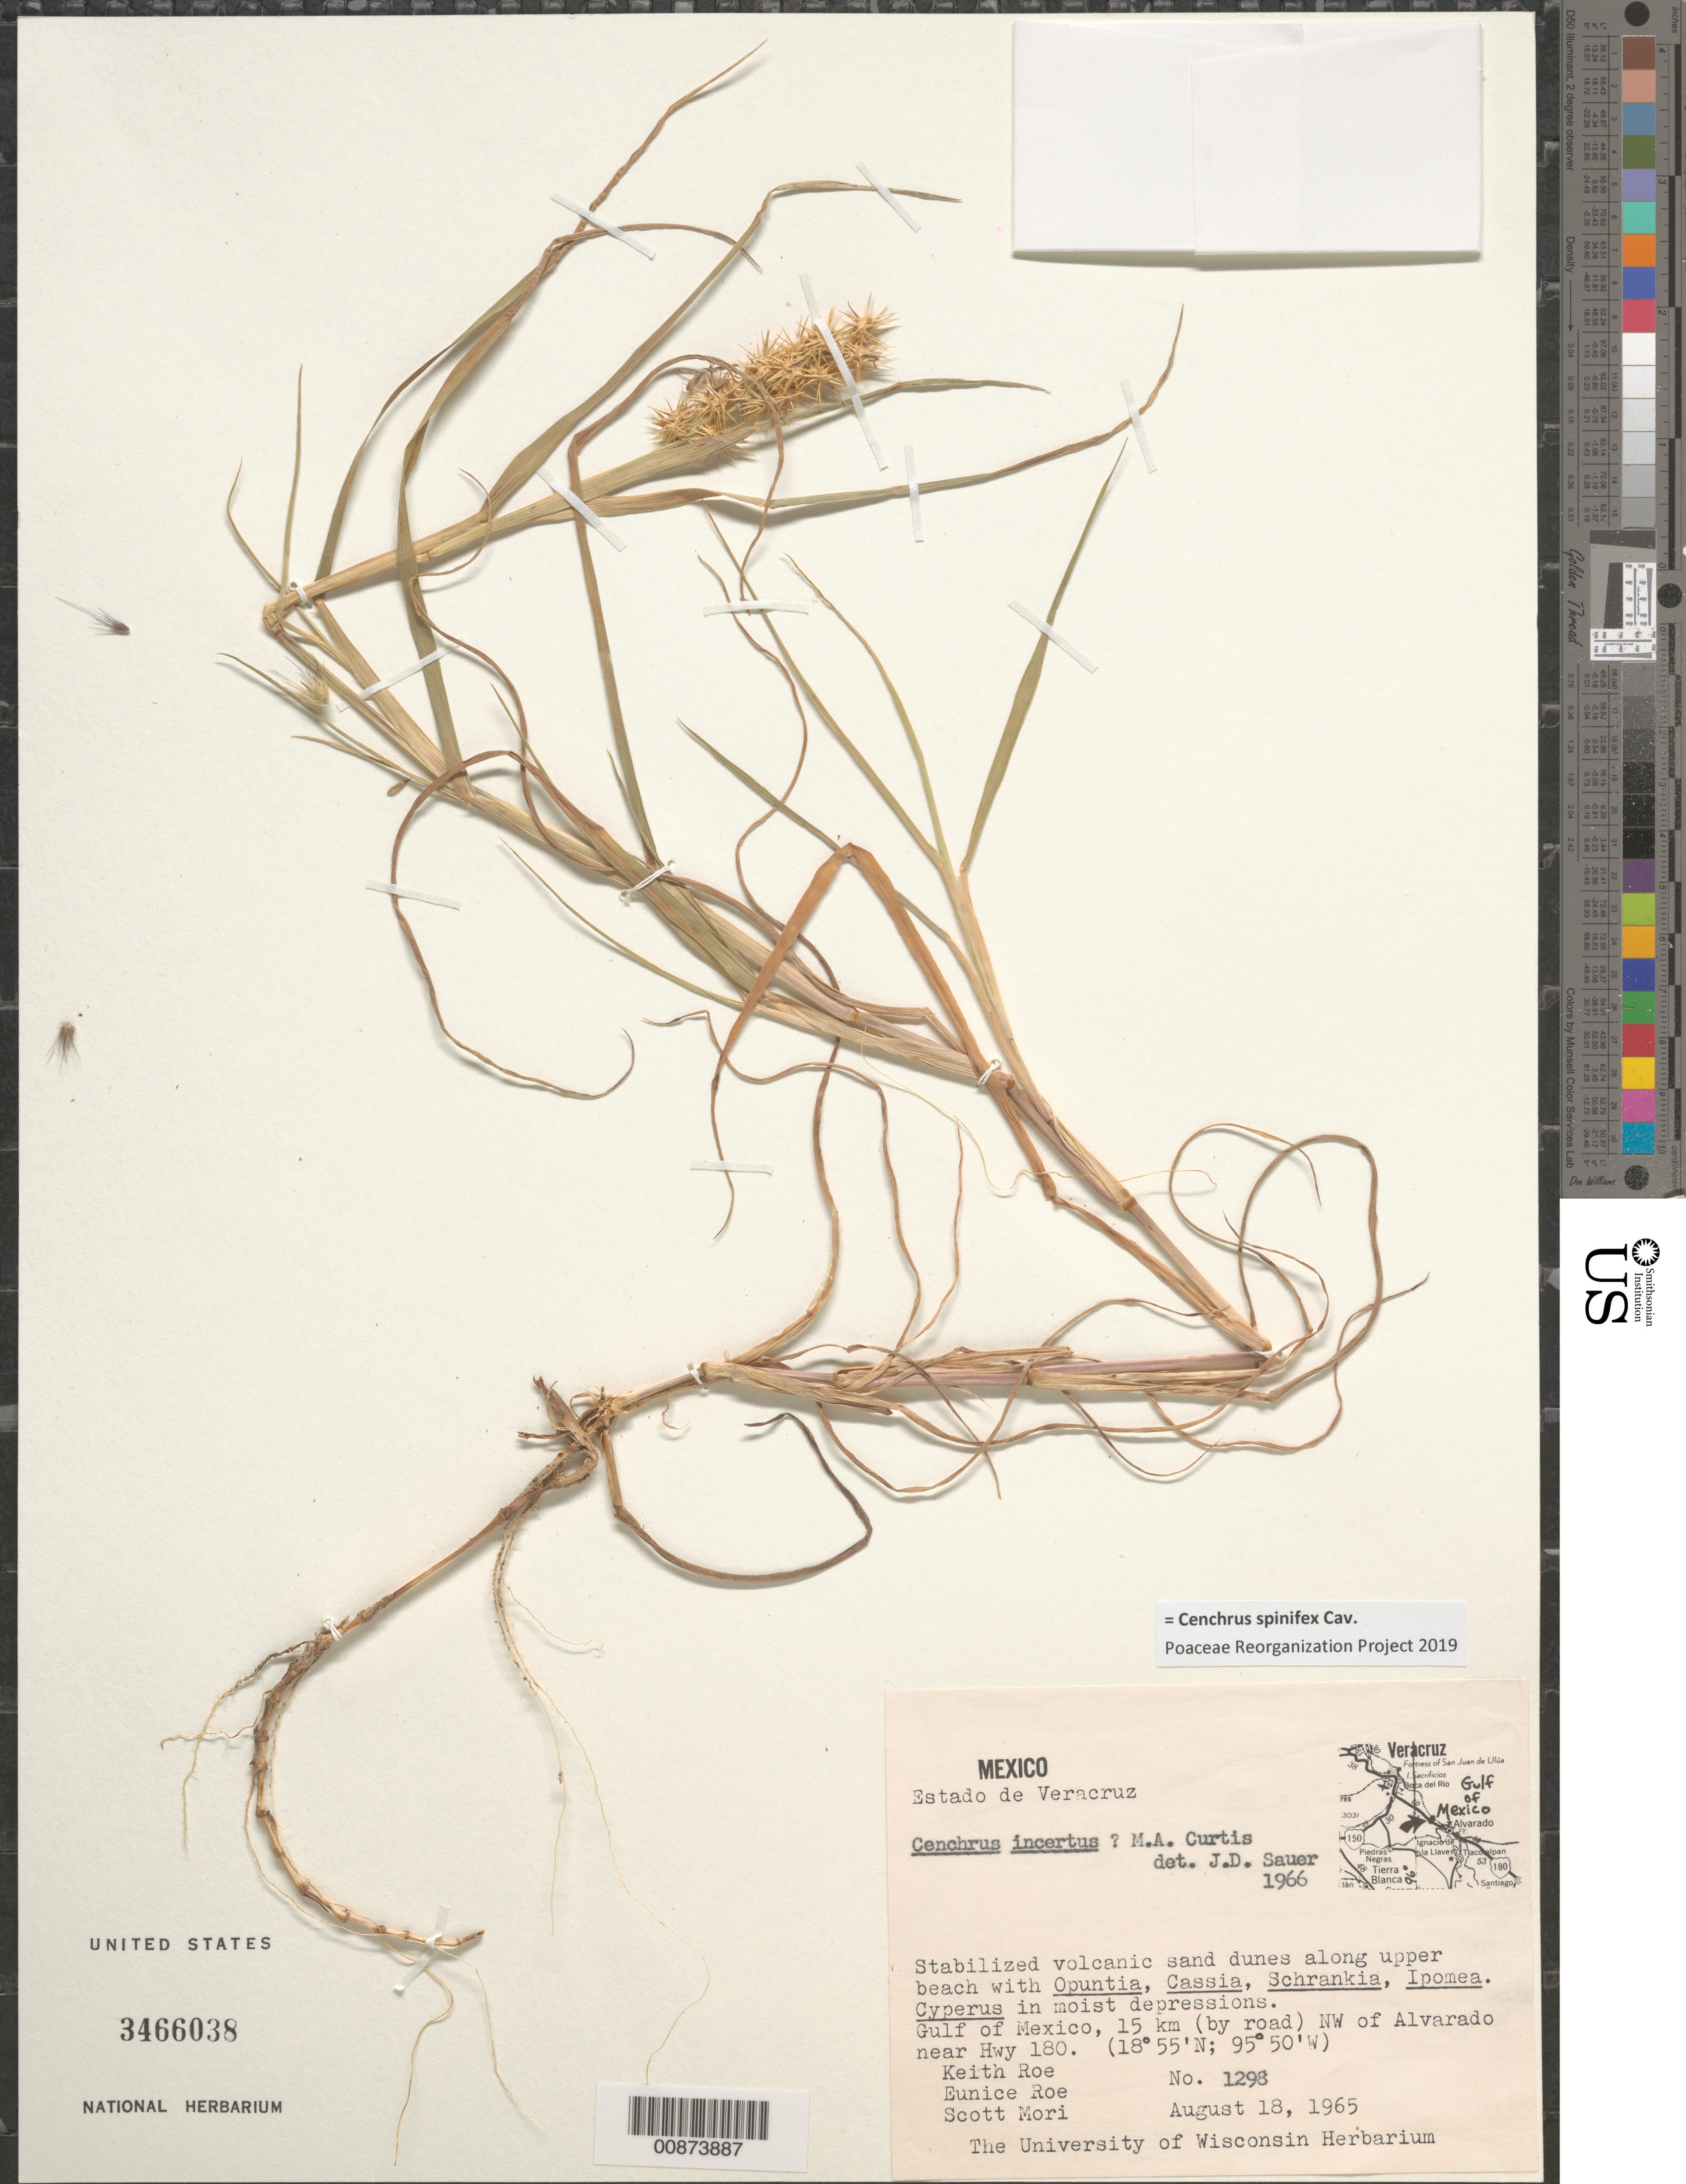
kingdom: Plantae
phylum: Tracheophyta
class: Liliopsida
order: Poales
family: Poaceae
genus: Cenchrus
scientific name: Cenchrus spinifex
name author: Cav.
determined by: Poaceae Reorganization Project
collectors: K. E. Roe, E. Roe & S. Mori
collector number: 1298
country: Mexico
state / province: Veracruz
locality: NW of Alvarado near Hwy 180.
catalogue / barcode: US 3466038